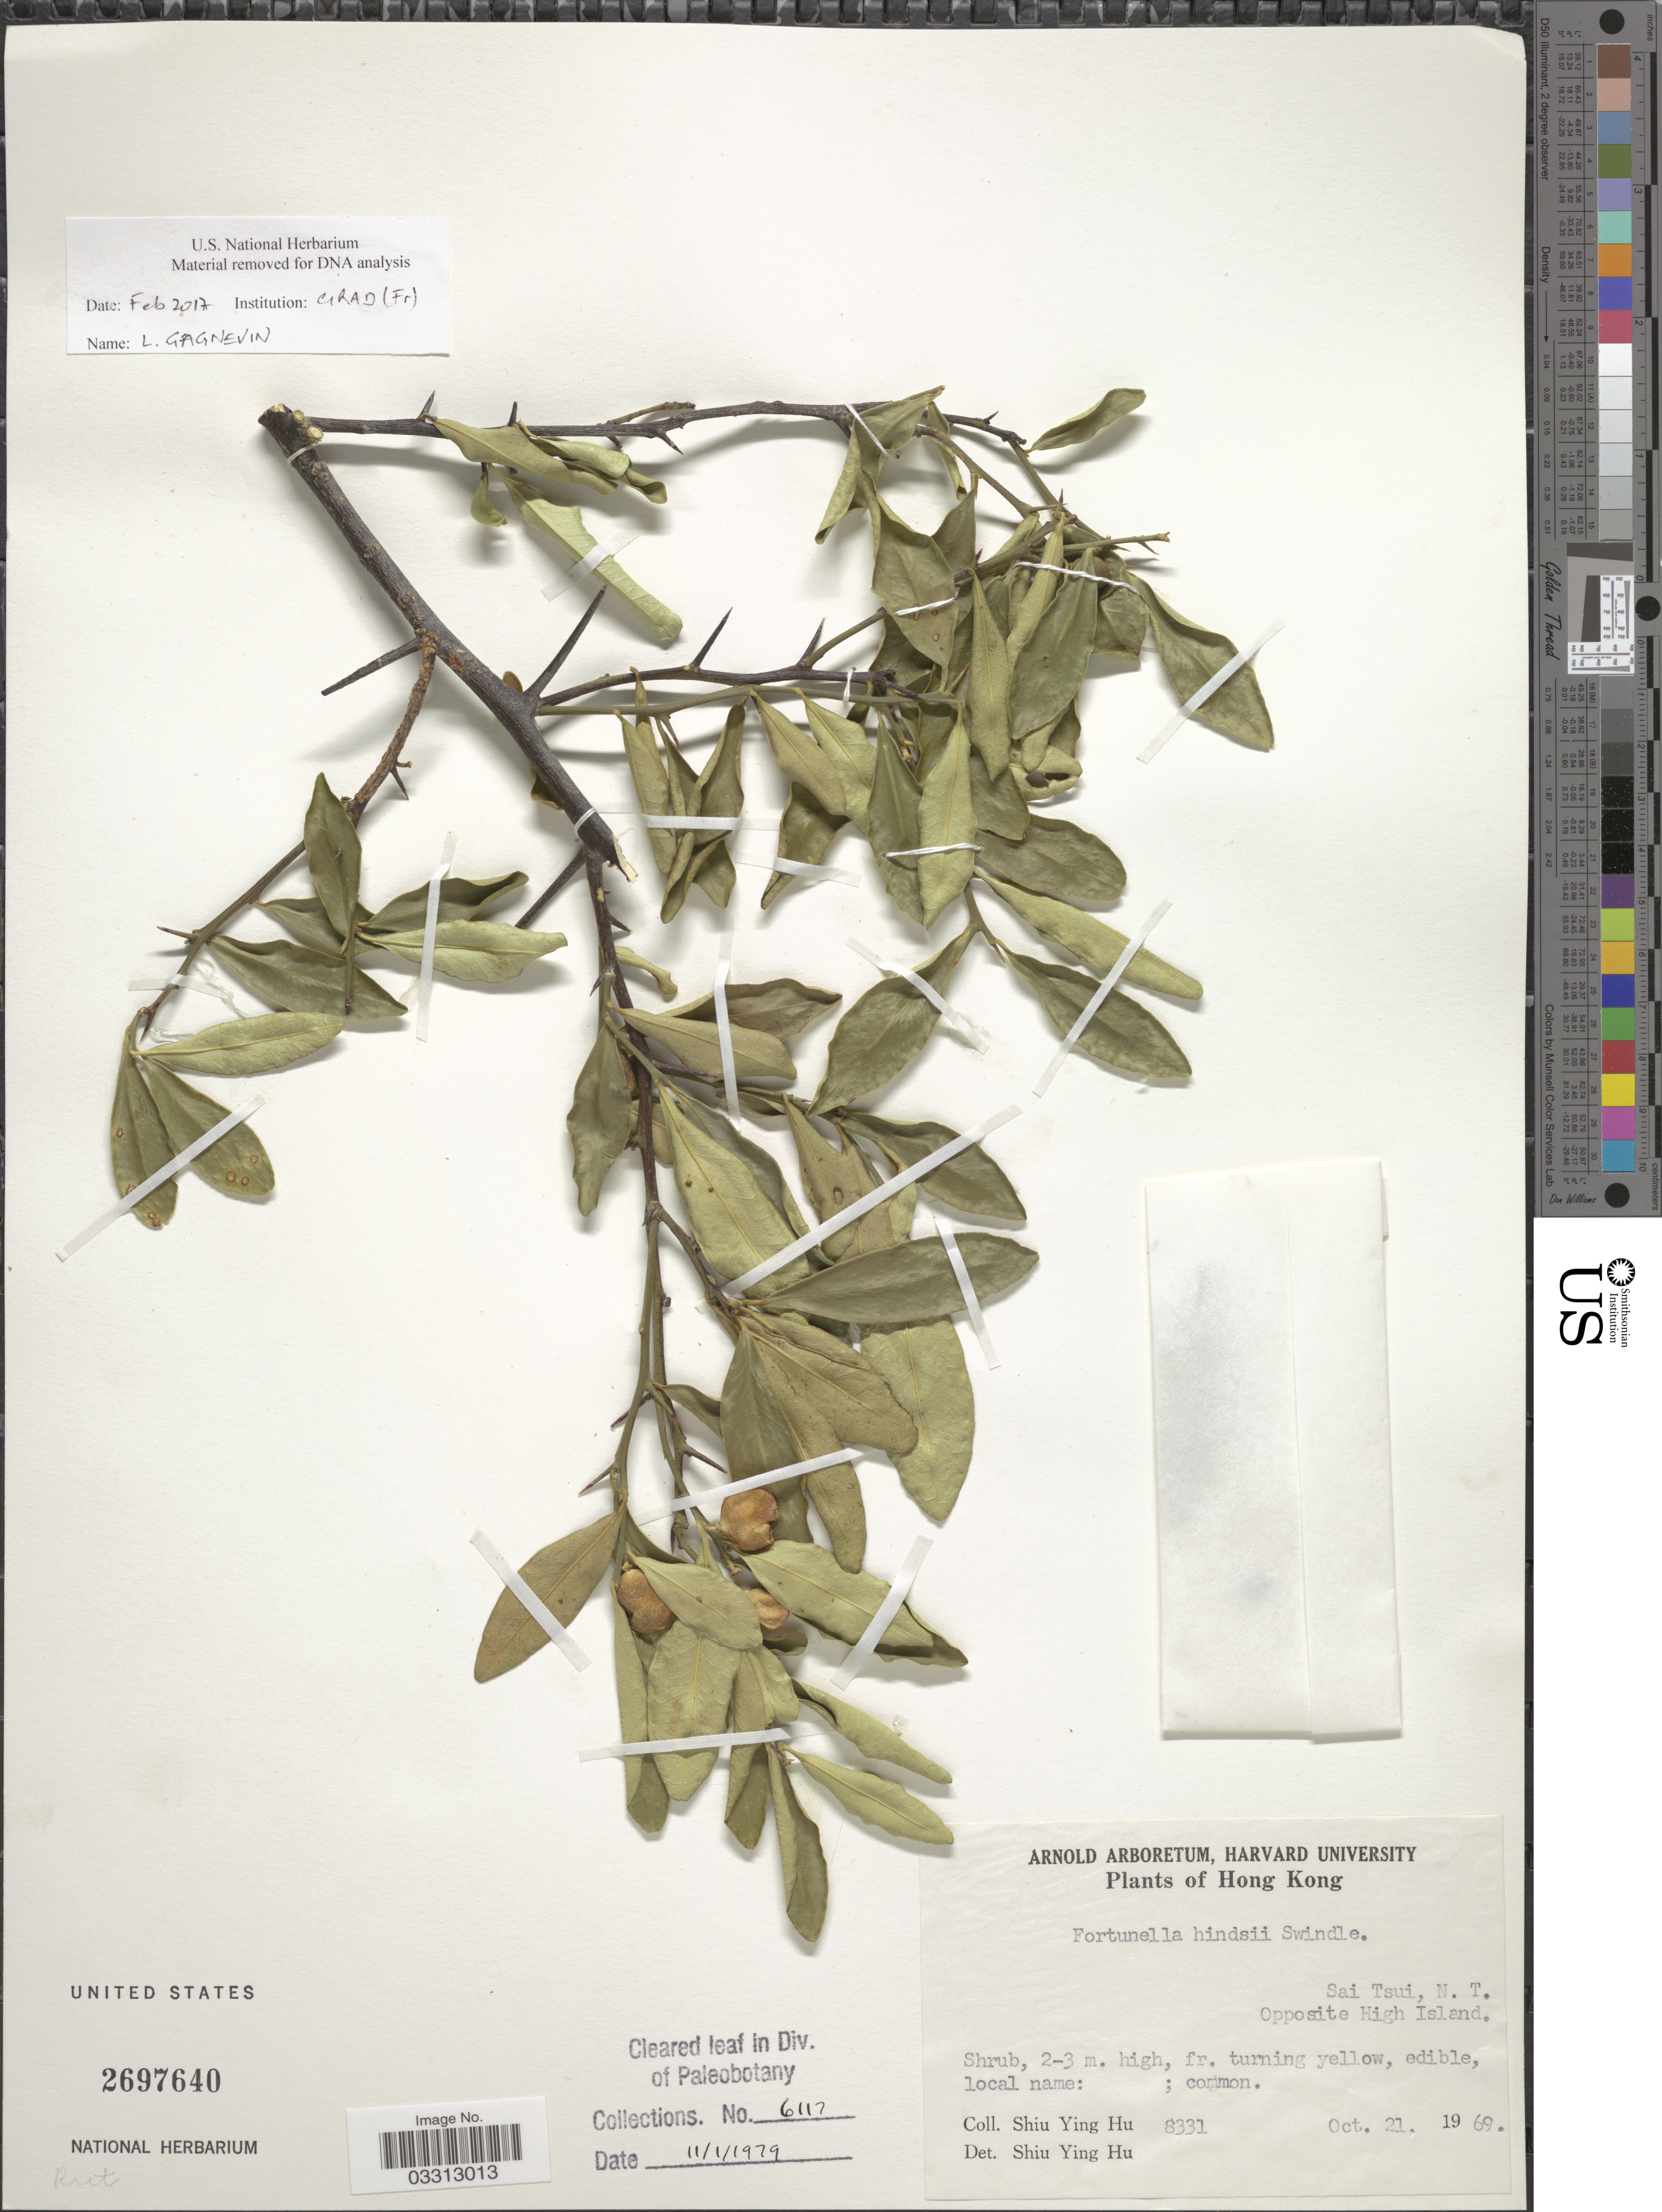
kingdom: Plantae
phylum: Tracheophyta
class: Magnoliopsida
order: Sapindales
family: Rutaceae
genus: Citrus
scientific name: Citrus japonica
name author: Thunb.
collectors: S. Y. Hu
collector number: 8331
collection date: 1969-10-21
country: China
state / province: Hong Kong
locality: Sai Tsui, N. T. Opposite High Island.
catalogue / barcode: US 2697640